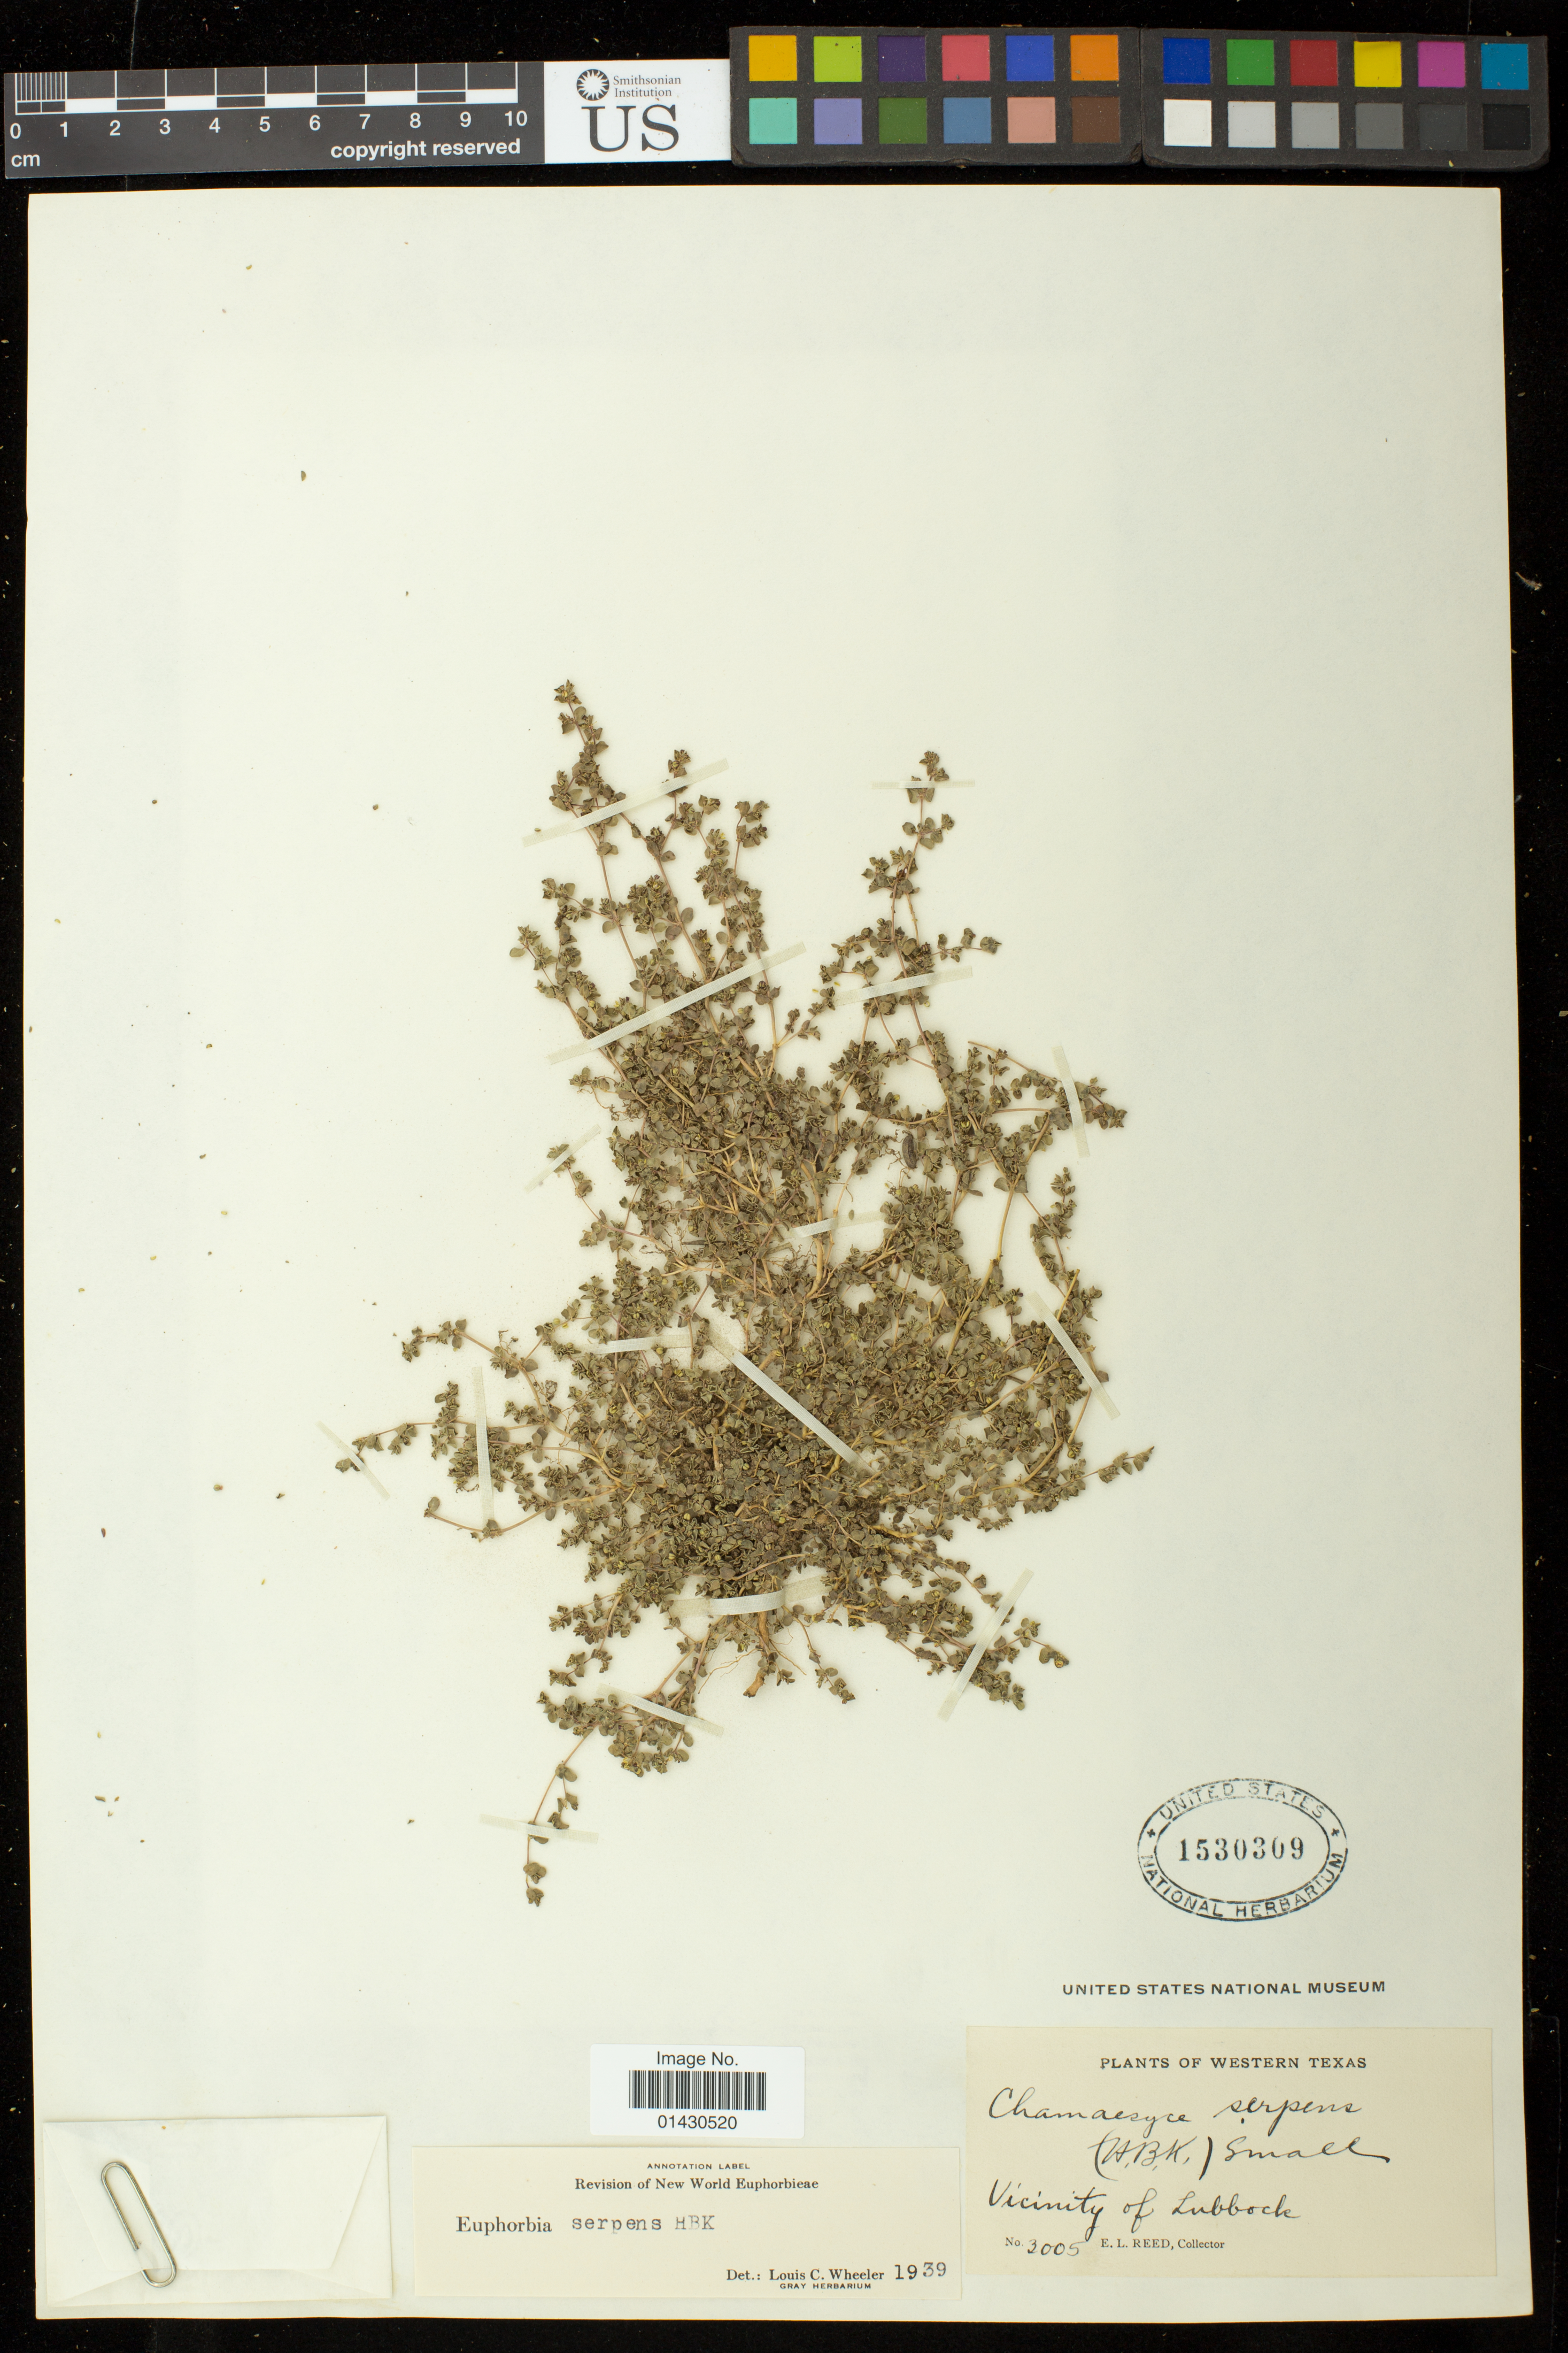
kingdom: Plantae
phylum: Tracheophyta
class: Magnoliopsida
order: Malpighiales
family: Euphorbiaceae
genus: Euphorbia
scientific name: Euphorbia serpens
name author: Kunth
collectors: E. Reed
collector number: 3005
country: United States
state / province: Texas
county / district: Lubbock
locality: Vicinity of Lubbock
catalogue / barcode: US 1530309